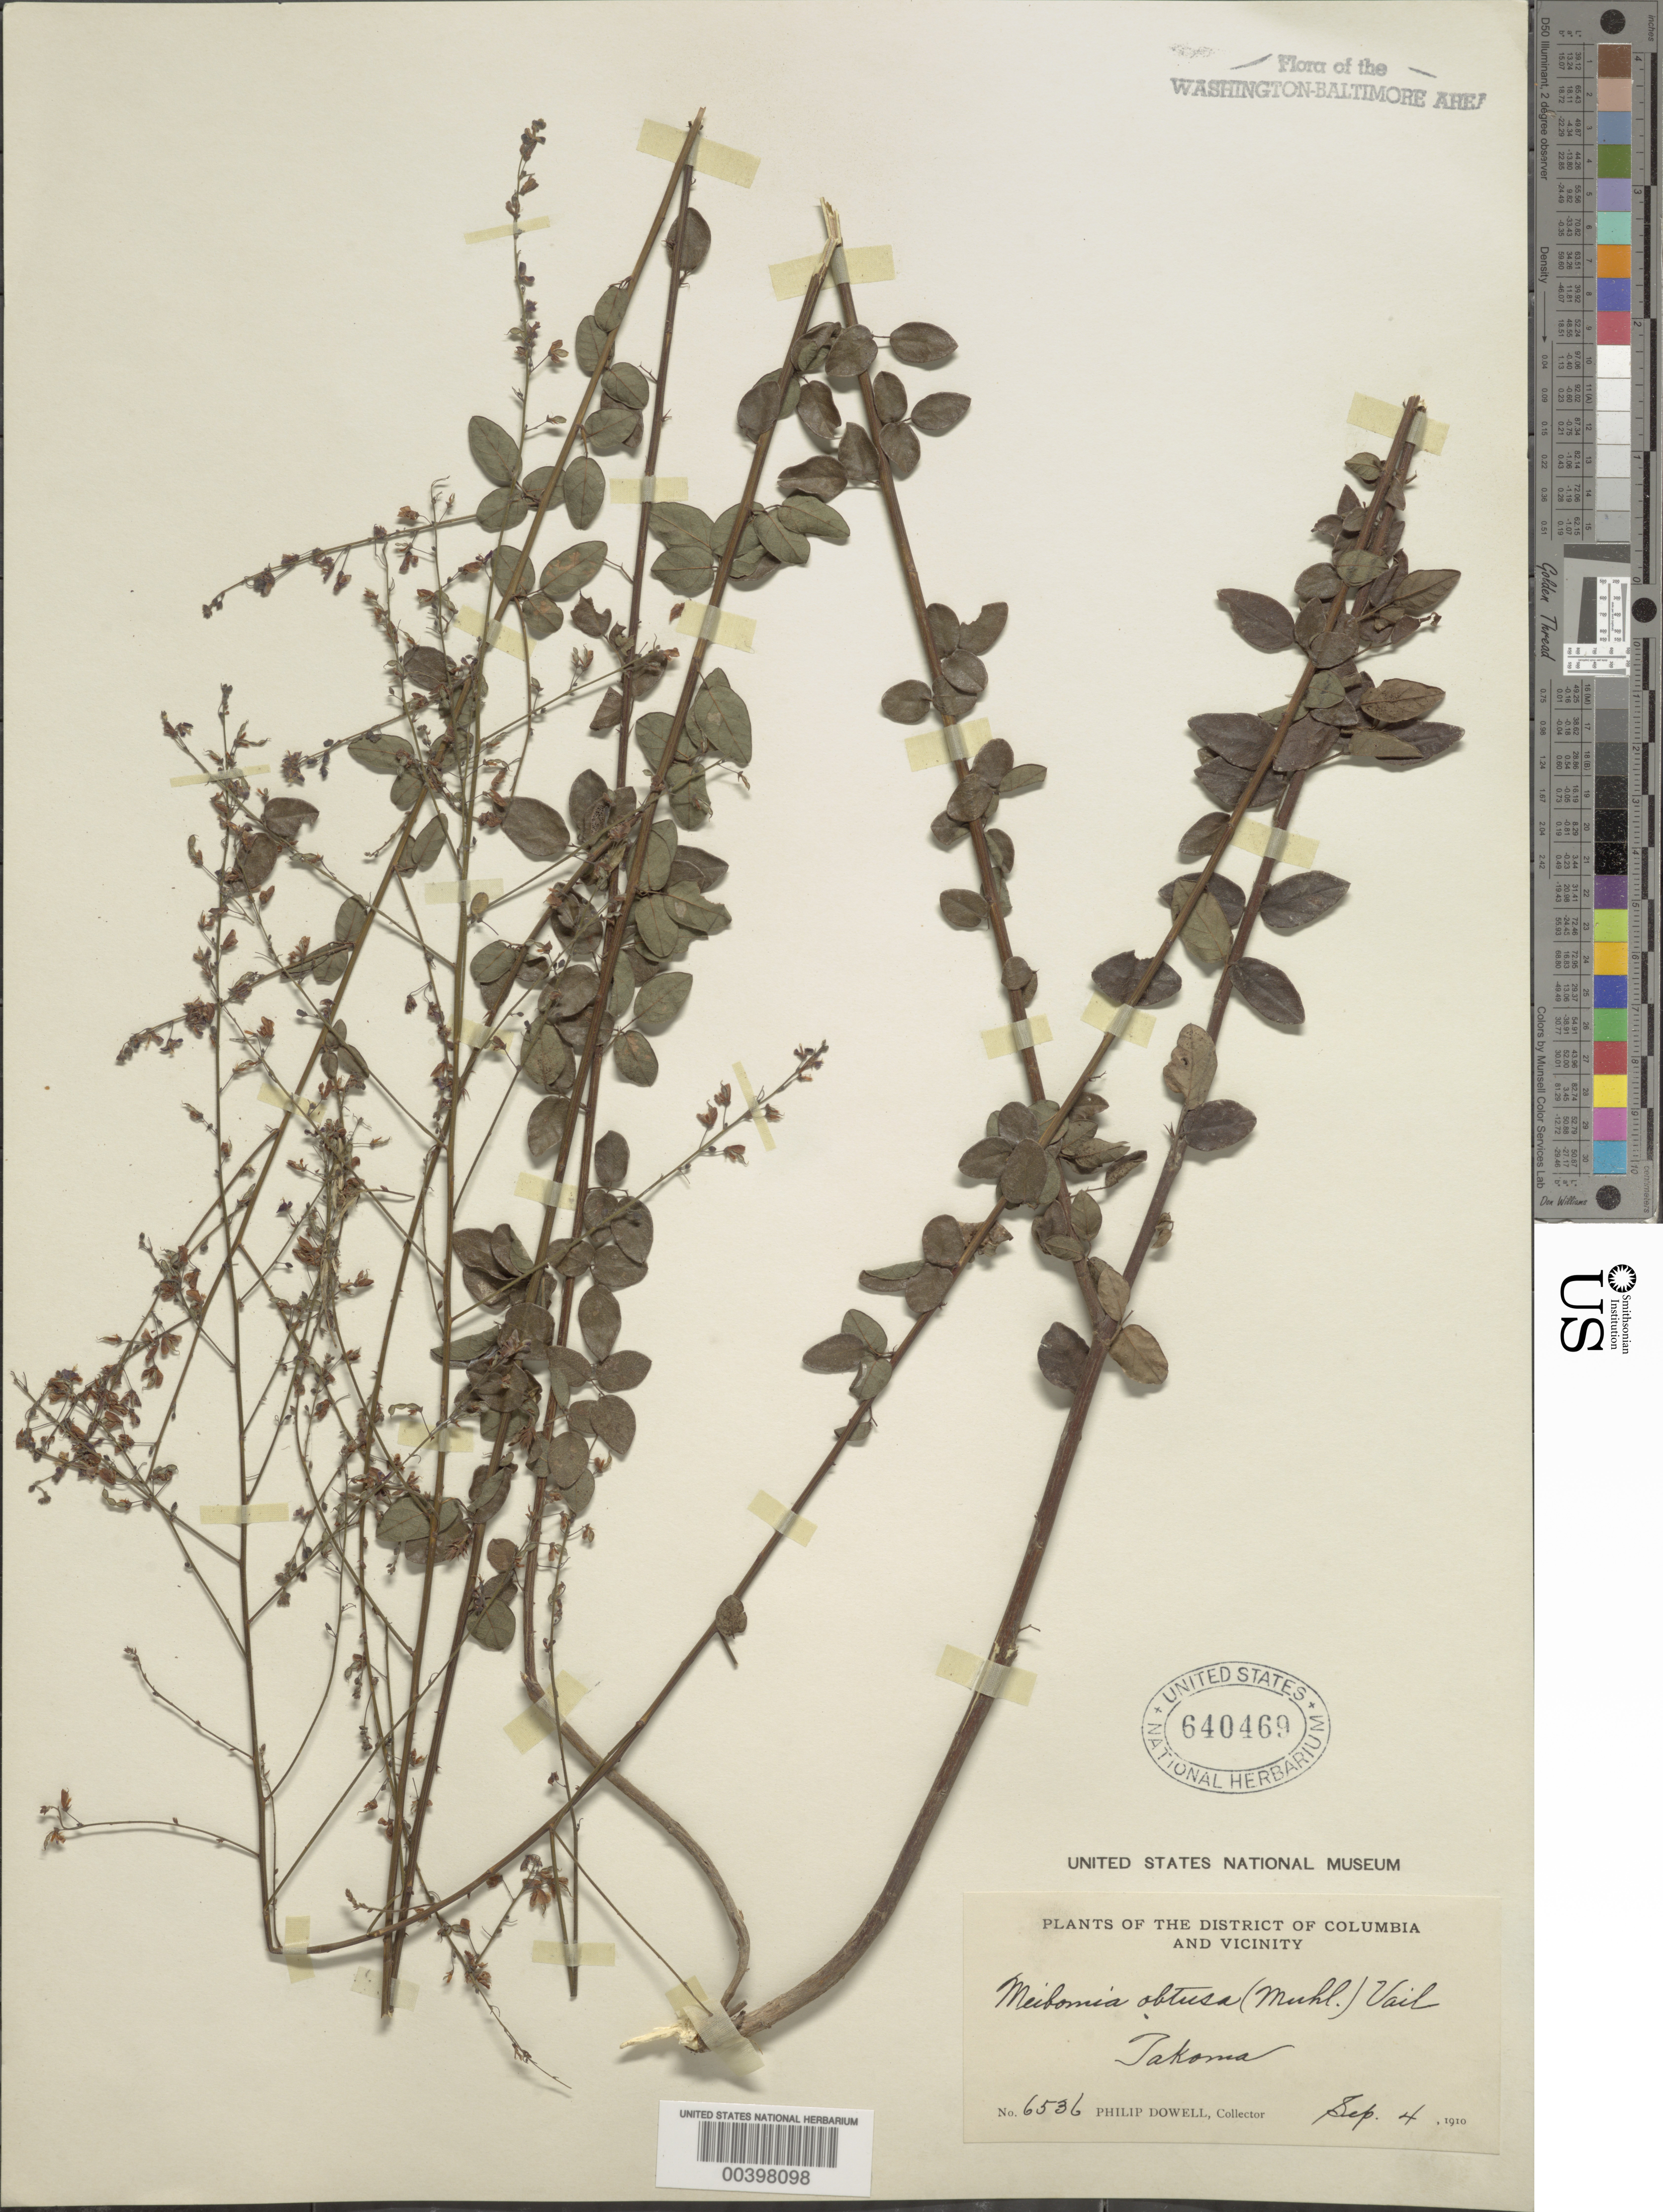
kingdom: Plantae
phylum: Tracheophyta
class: Magnoliopsida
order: Fabales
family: Fabaceae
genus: Desmodium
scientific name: Desmodium ciliare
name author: (Muhl. ex Willd.) DC.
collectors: P. Dowell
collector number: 6536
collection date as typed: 04 Sep 1910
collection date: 1910-09-04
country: United States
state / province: Maryland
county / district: Montgomery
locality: Takoma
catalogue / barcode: US 640469